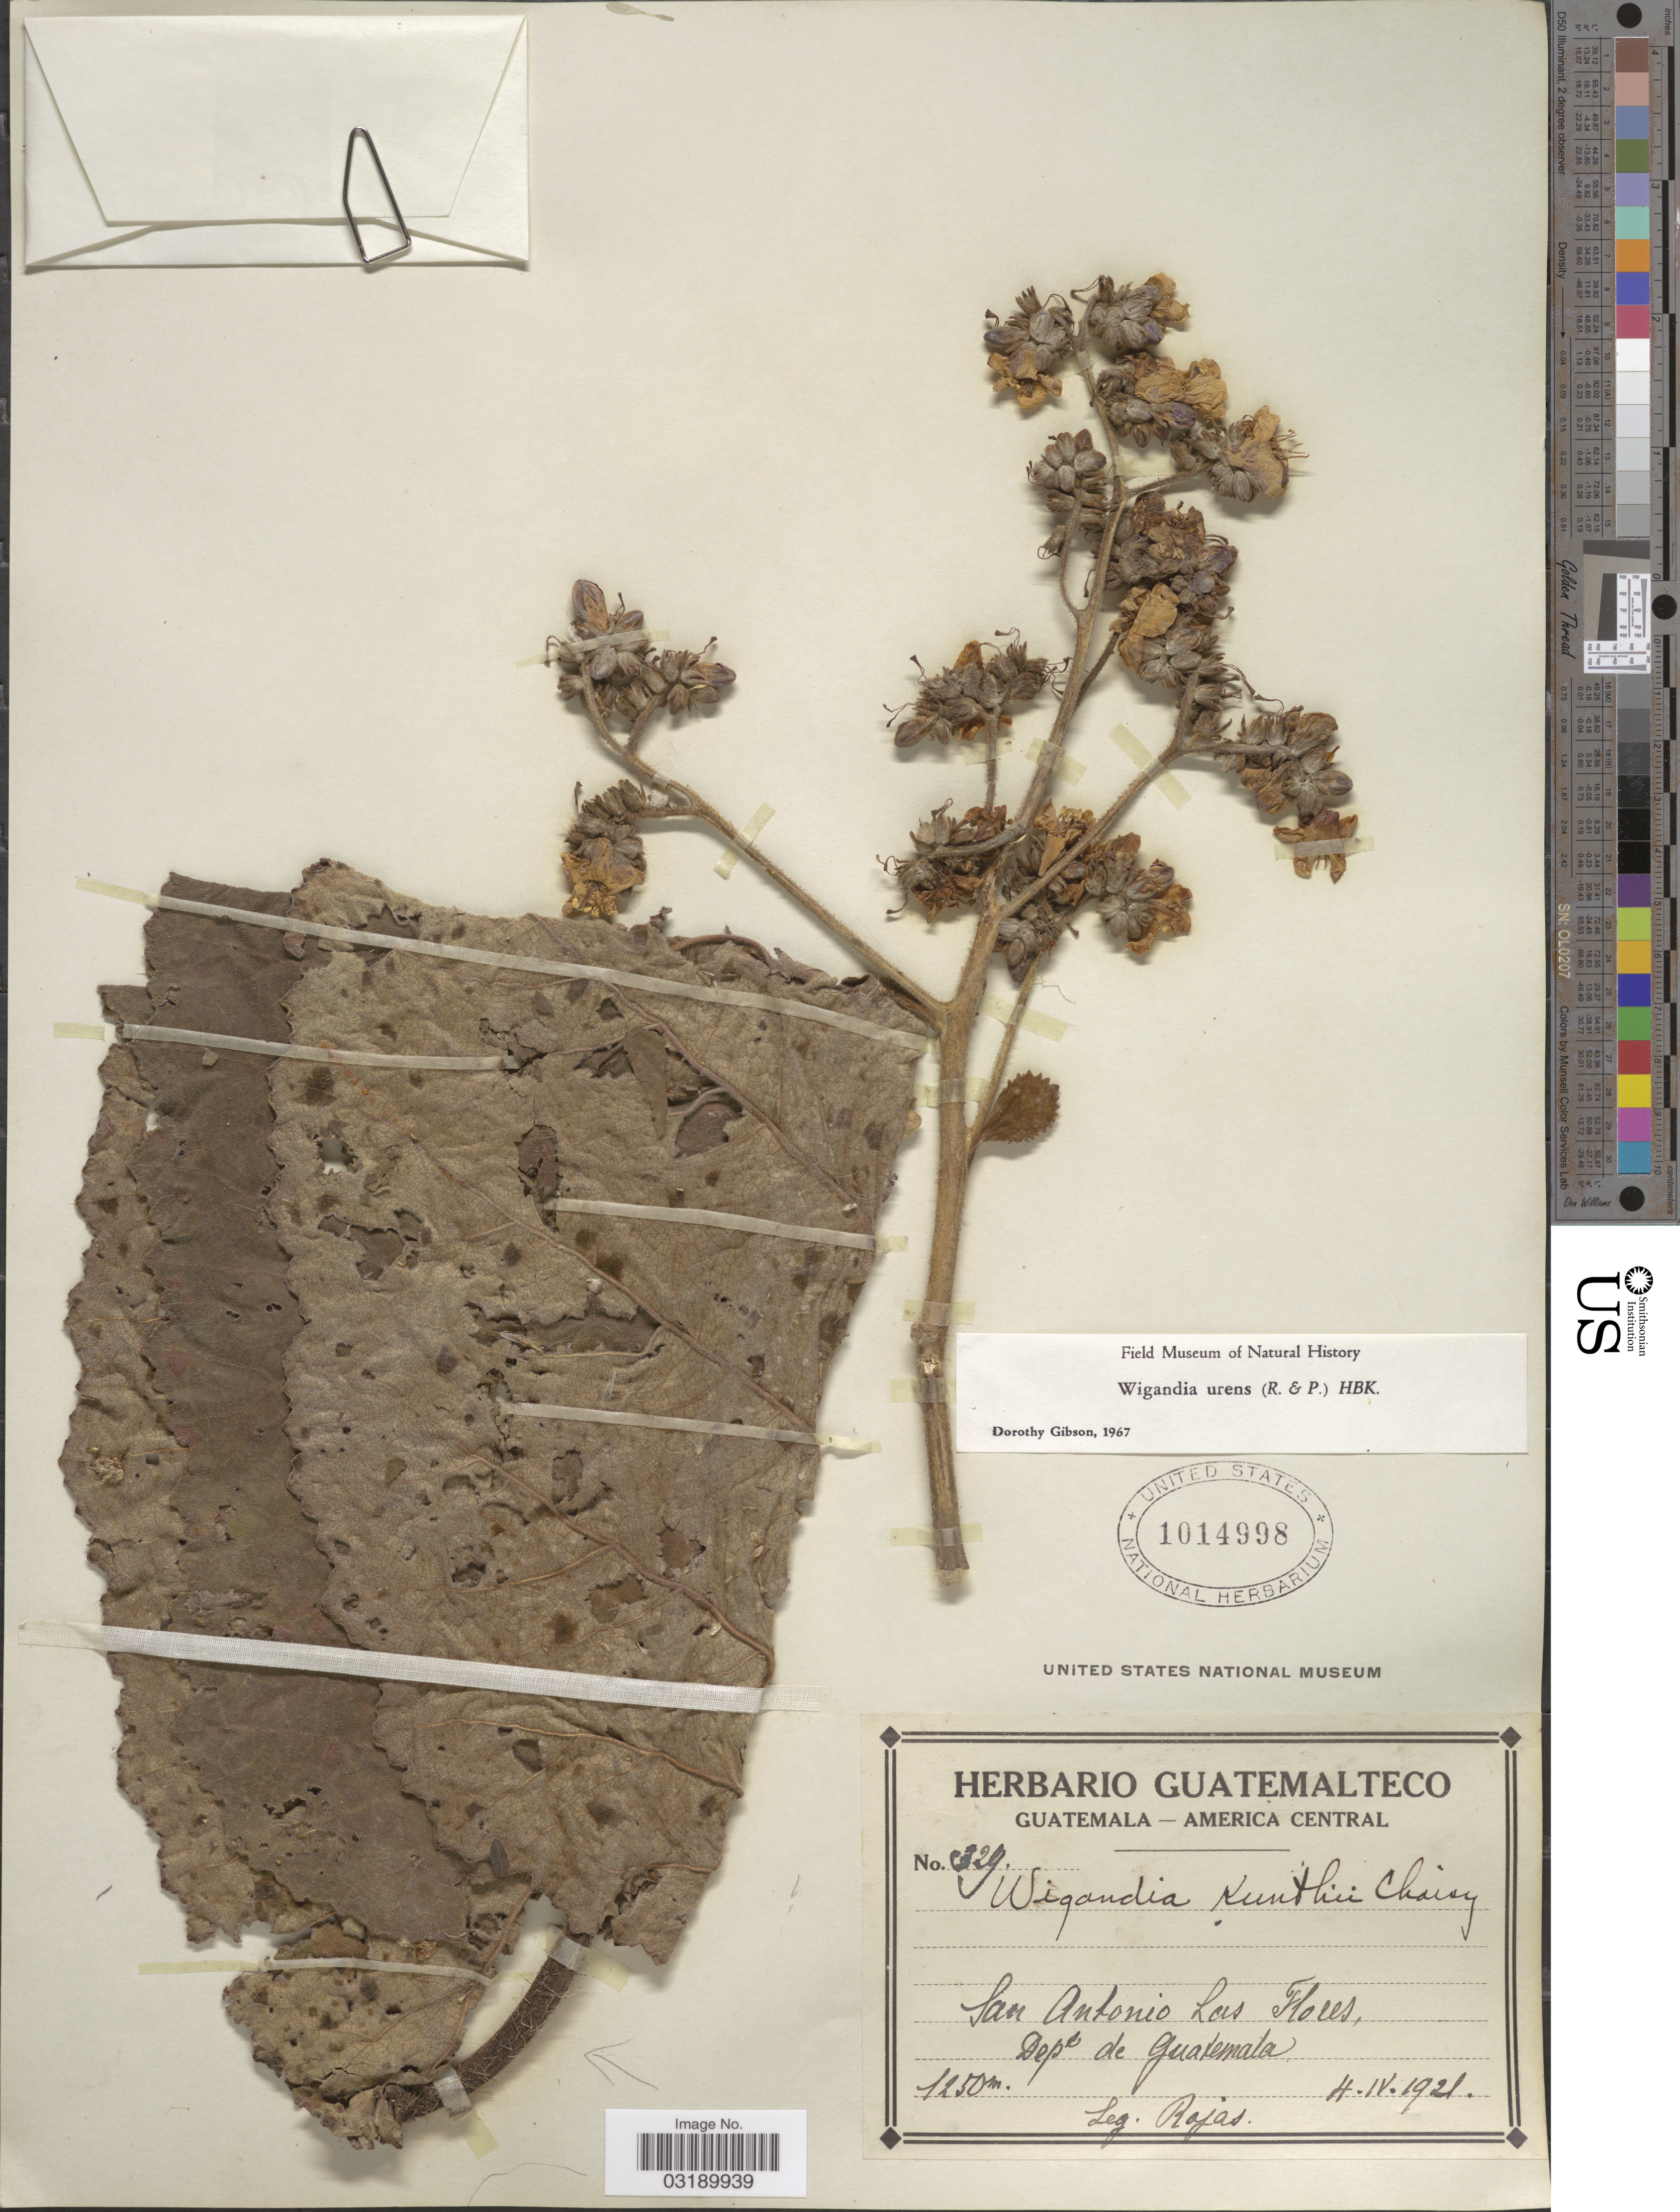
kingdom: Plantae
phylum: Tracheophyta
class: Magnoliopsida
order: Boraginales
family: Namaceae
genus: Wigandia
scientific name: Wigandia urens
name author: (Ruiz & Pav.) Kunth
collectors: Rojas, --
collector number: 329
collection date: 1921-04-04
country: Guatemala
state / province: Guatemala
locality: San Antonio Las Flores. Dept. de Guatemala.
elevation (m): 1250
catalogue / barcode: US 1014998